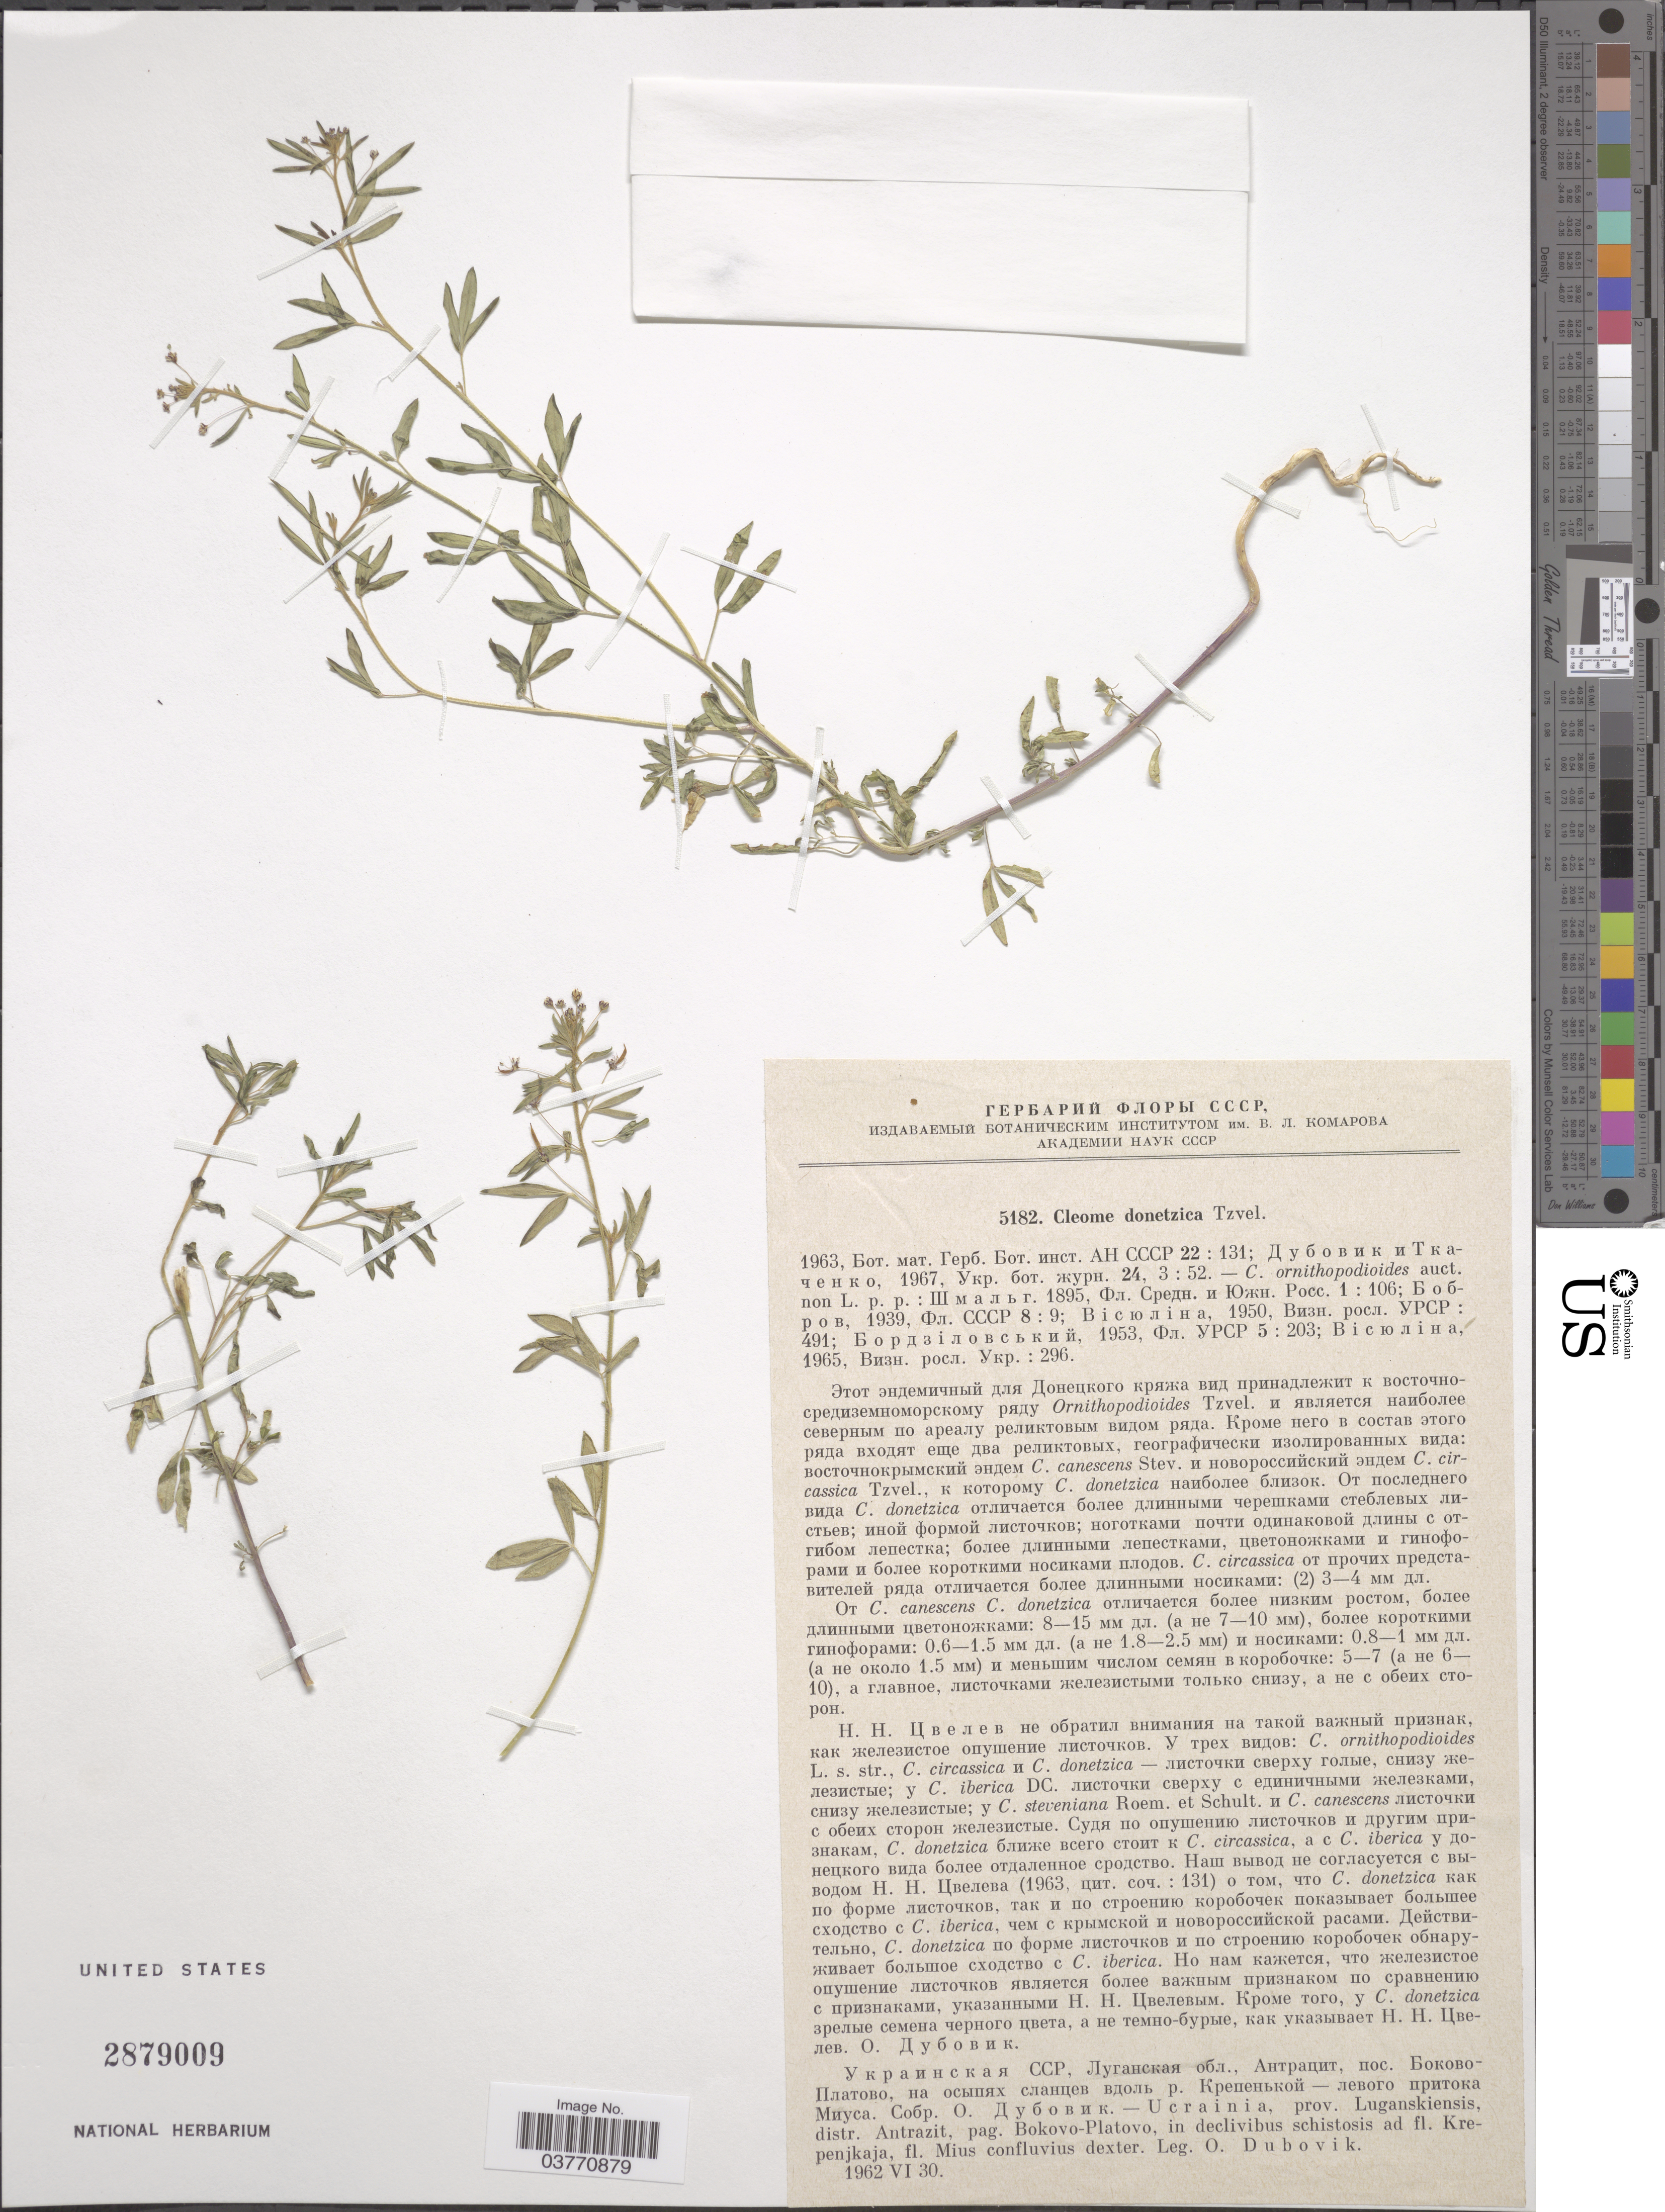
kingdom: Plantae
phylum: Tracheophyta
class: Magnoliopsida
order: Brassicales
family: Cleomaceae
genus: Cleome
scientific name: Cleome iberica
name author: DC.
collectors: O. Dubovik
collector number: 5182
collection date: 1962-06-30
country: Ukraine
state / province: Luhans'k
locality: Prov. Luganskiensis, distr. Antrazit, pag. Bokovo-Platovo, in declivibus schistosis ad fl. Krepenjkaja, fl. Mius confluvius dexter.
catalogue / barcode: US 2879009